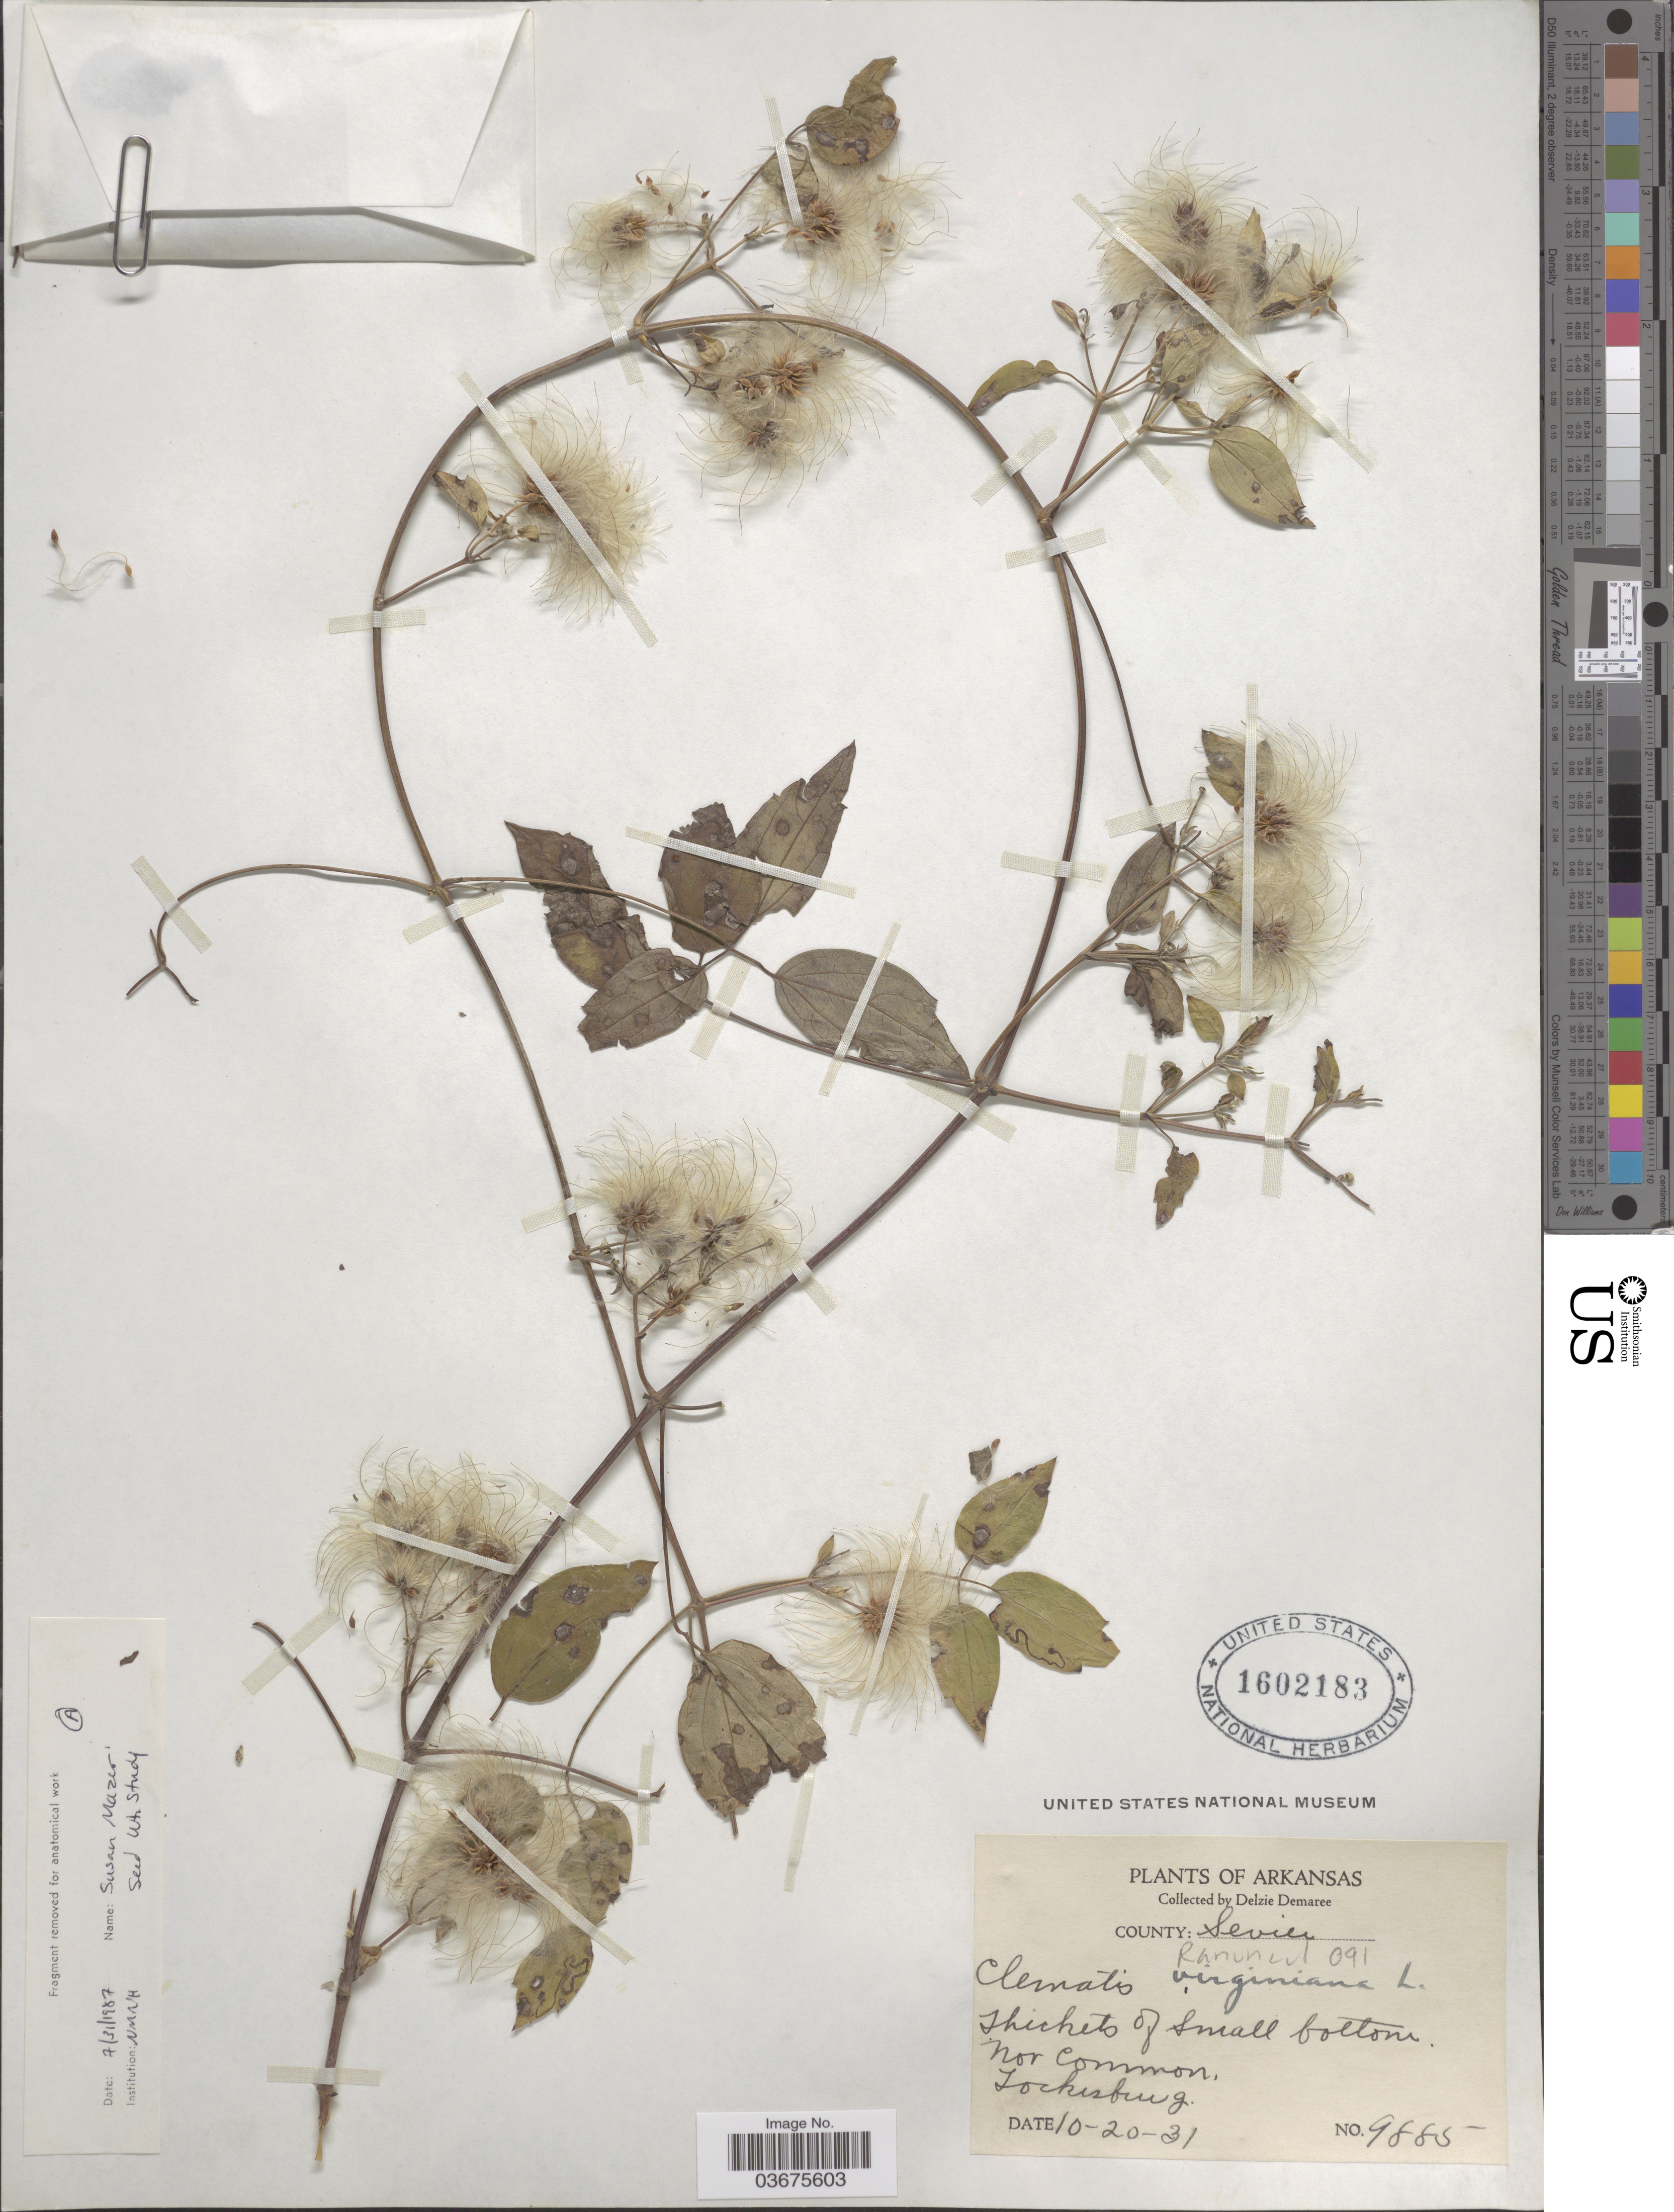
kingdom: Plantae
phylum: Tracheophyta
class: Magnoliopsida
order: Ranunculales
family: Ranunculaceae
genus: Clematis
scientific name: Clematis virginiana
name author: L.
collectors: D. Demaree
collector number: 9885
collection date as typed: Transcribed d/m/y: 20/10/31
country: United States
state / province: Arkansas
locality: County Sevier. Lockesburg.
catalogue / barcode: US 1602183